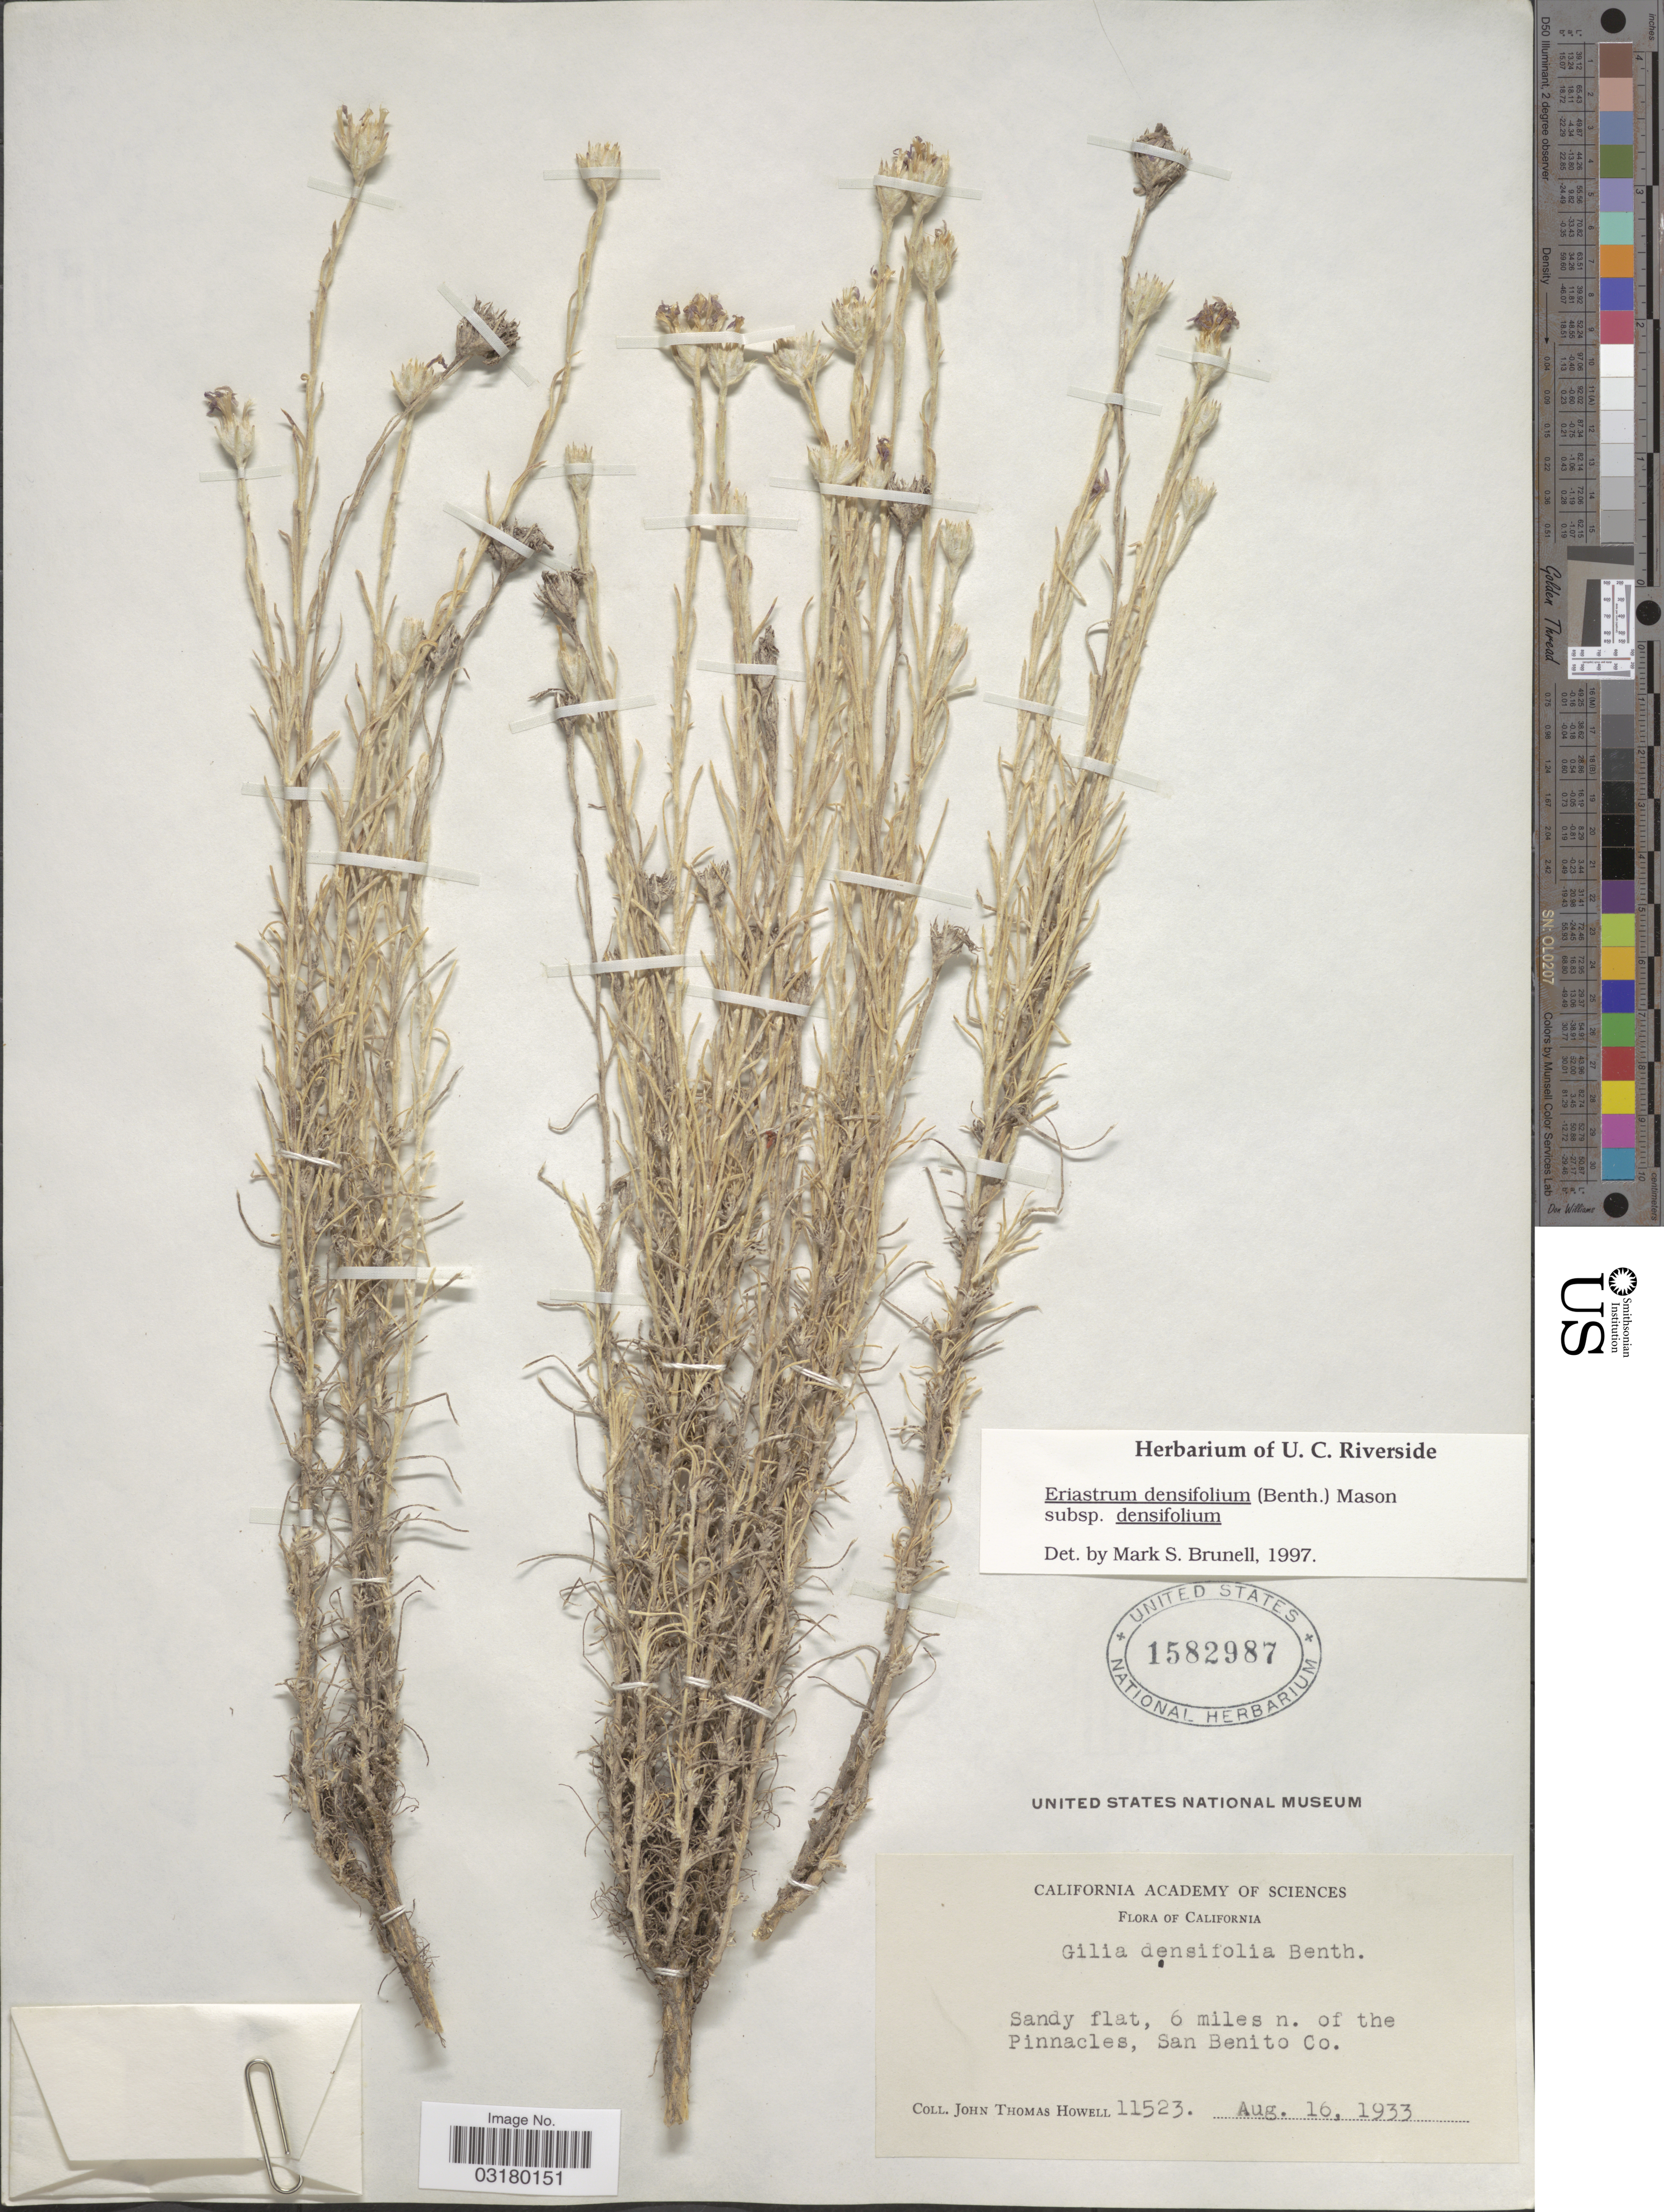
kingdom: Plantae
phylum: Tracheophyta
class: Magnoliopsida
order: Ericales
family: Polemoniaceae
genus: Eriastrum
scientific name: Eriastrum densifolium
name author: (Benth.) H. Mason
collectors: J. T. Howell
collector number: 11523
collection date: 1933-08-16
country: United States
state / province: California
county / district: San Benito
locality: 6 miles n. of the Pinnacles, San Benito Co.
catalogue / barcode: US 1582987